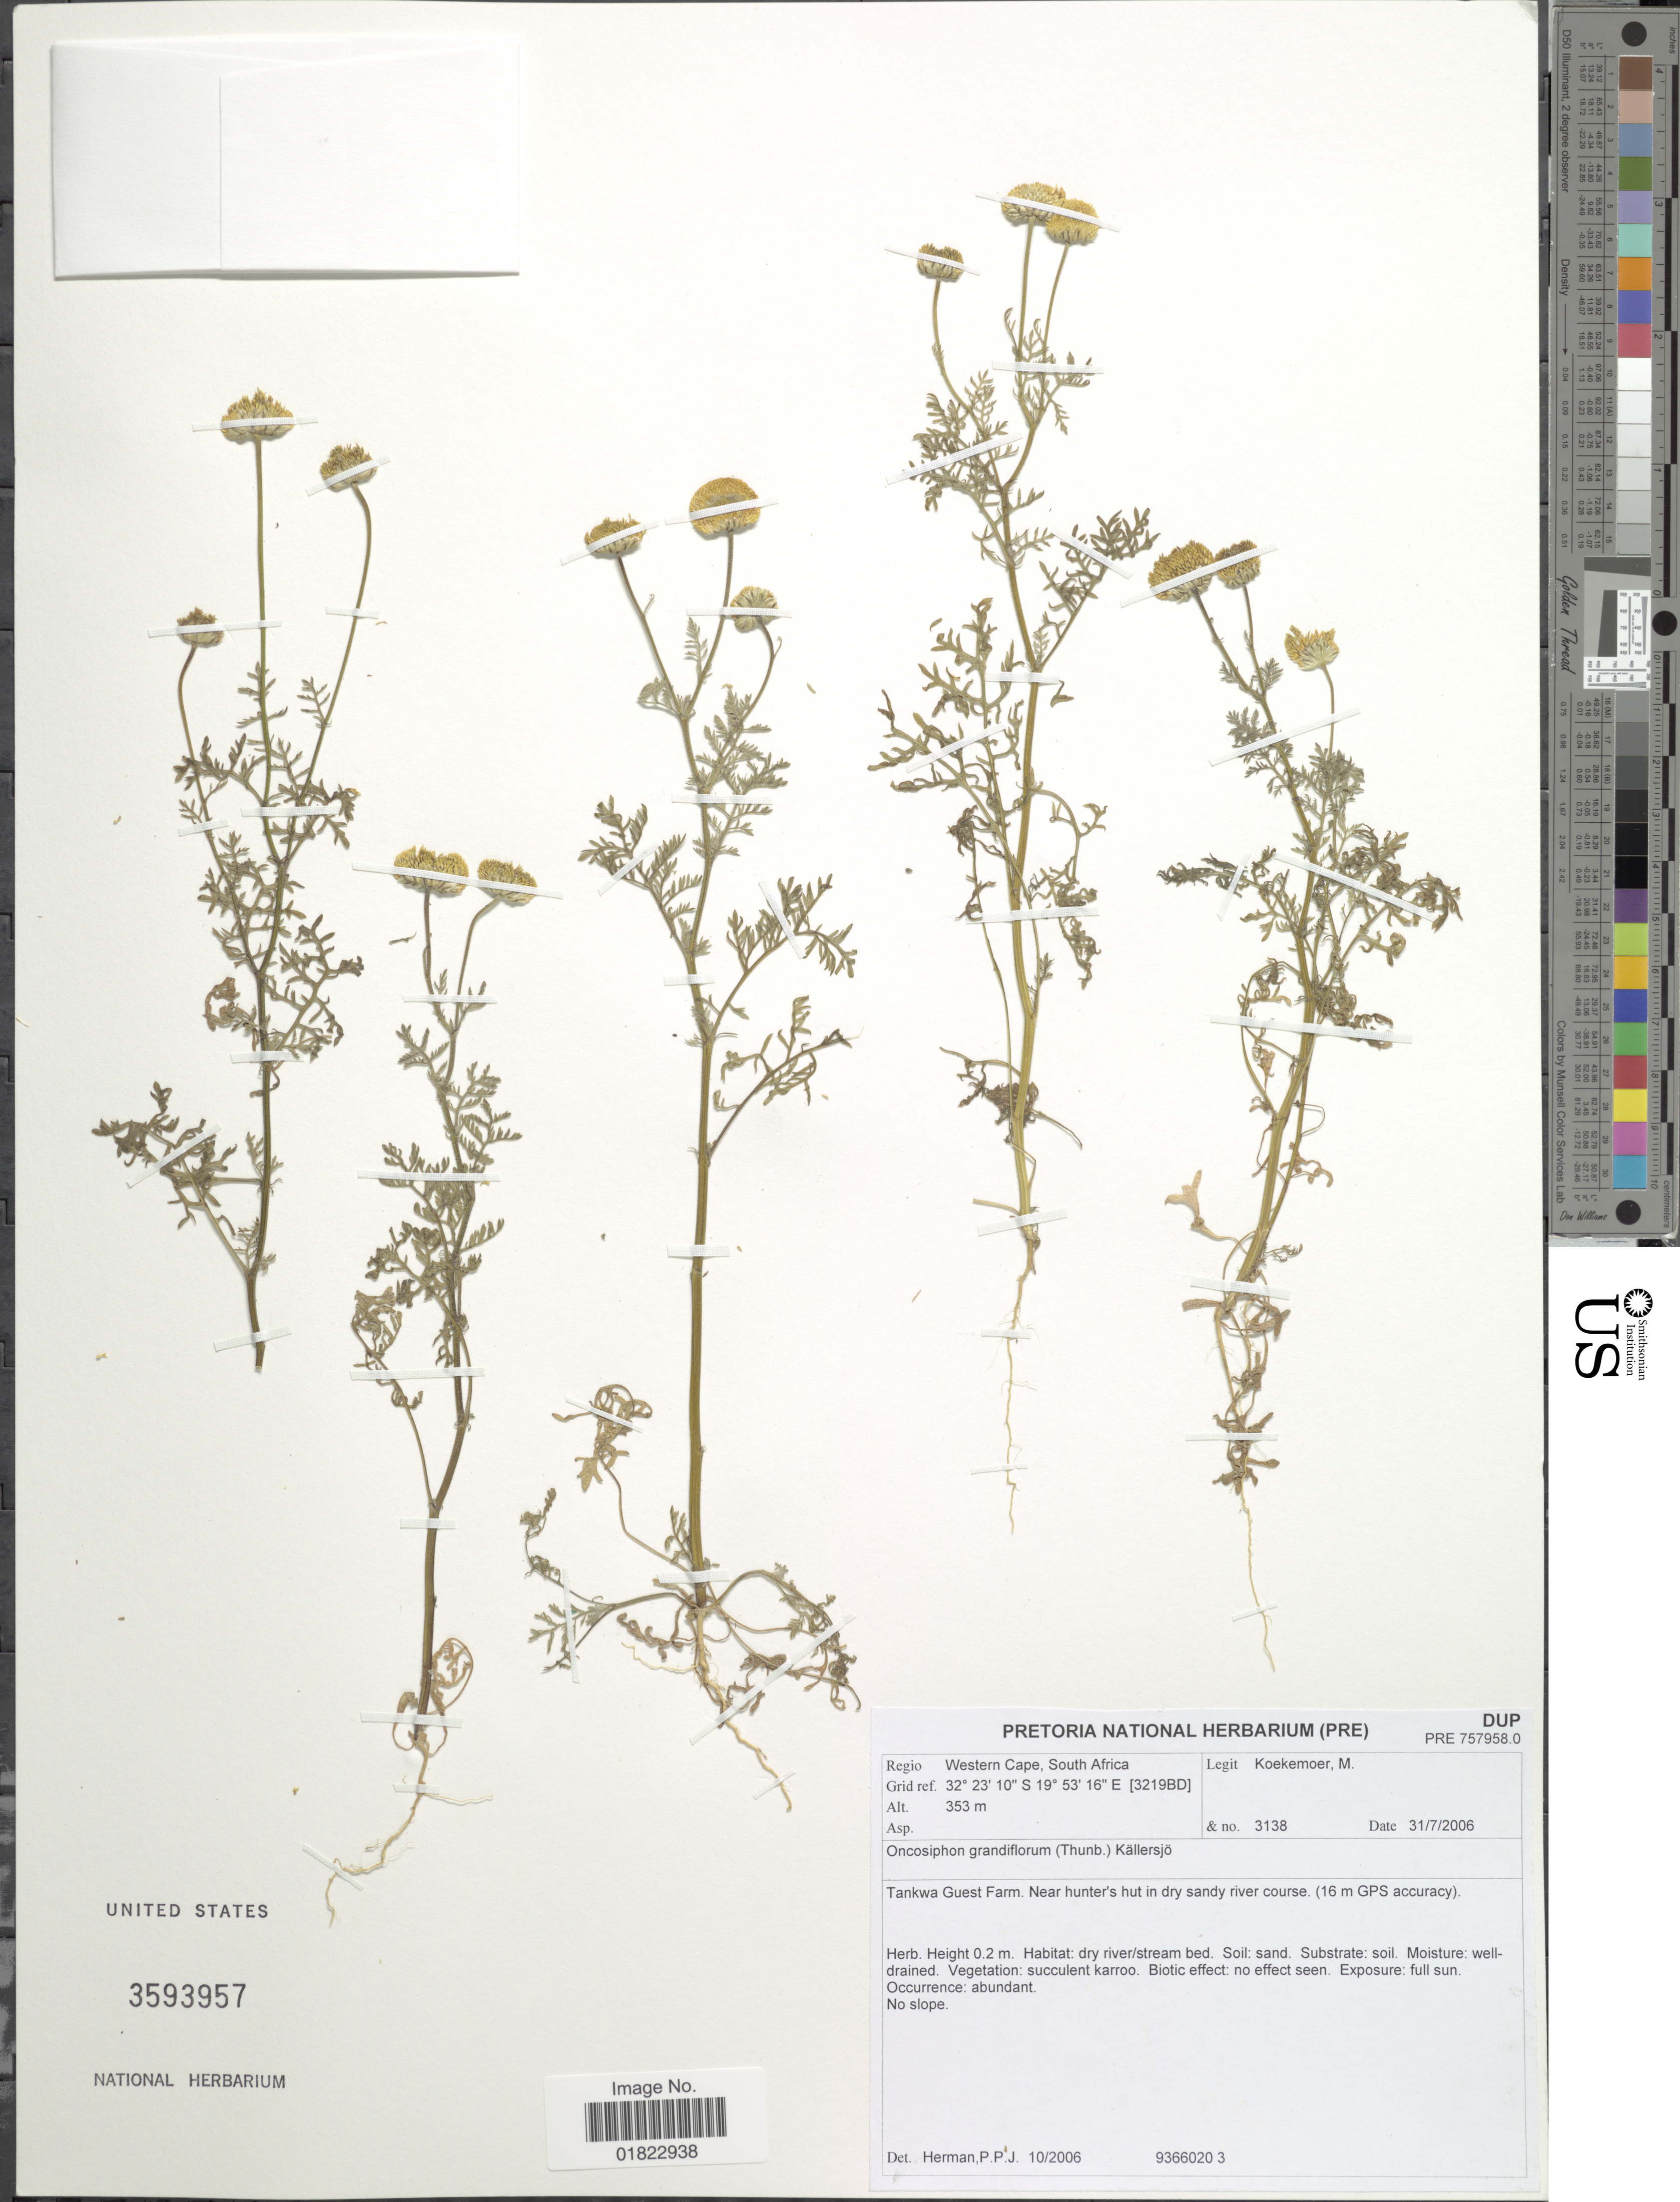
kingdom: Plantae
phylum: Tracheophyta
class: Magnoliopsida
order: Asterales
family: Asteraceae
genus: Oncosiphon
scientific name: Oncosiphon grandiflorum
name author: (Thunb.) Källersjö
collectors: M. Koekemoer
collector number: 3138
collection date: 2006-07-31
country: South Africa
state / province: Western Cape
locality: Regio Western Cape, South Africa. Tankwa Guest Farm, Near hunter's hut in dry sandy river course. (16 m GPS accuracy).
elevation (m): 353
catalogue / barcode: US 3593957